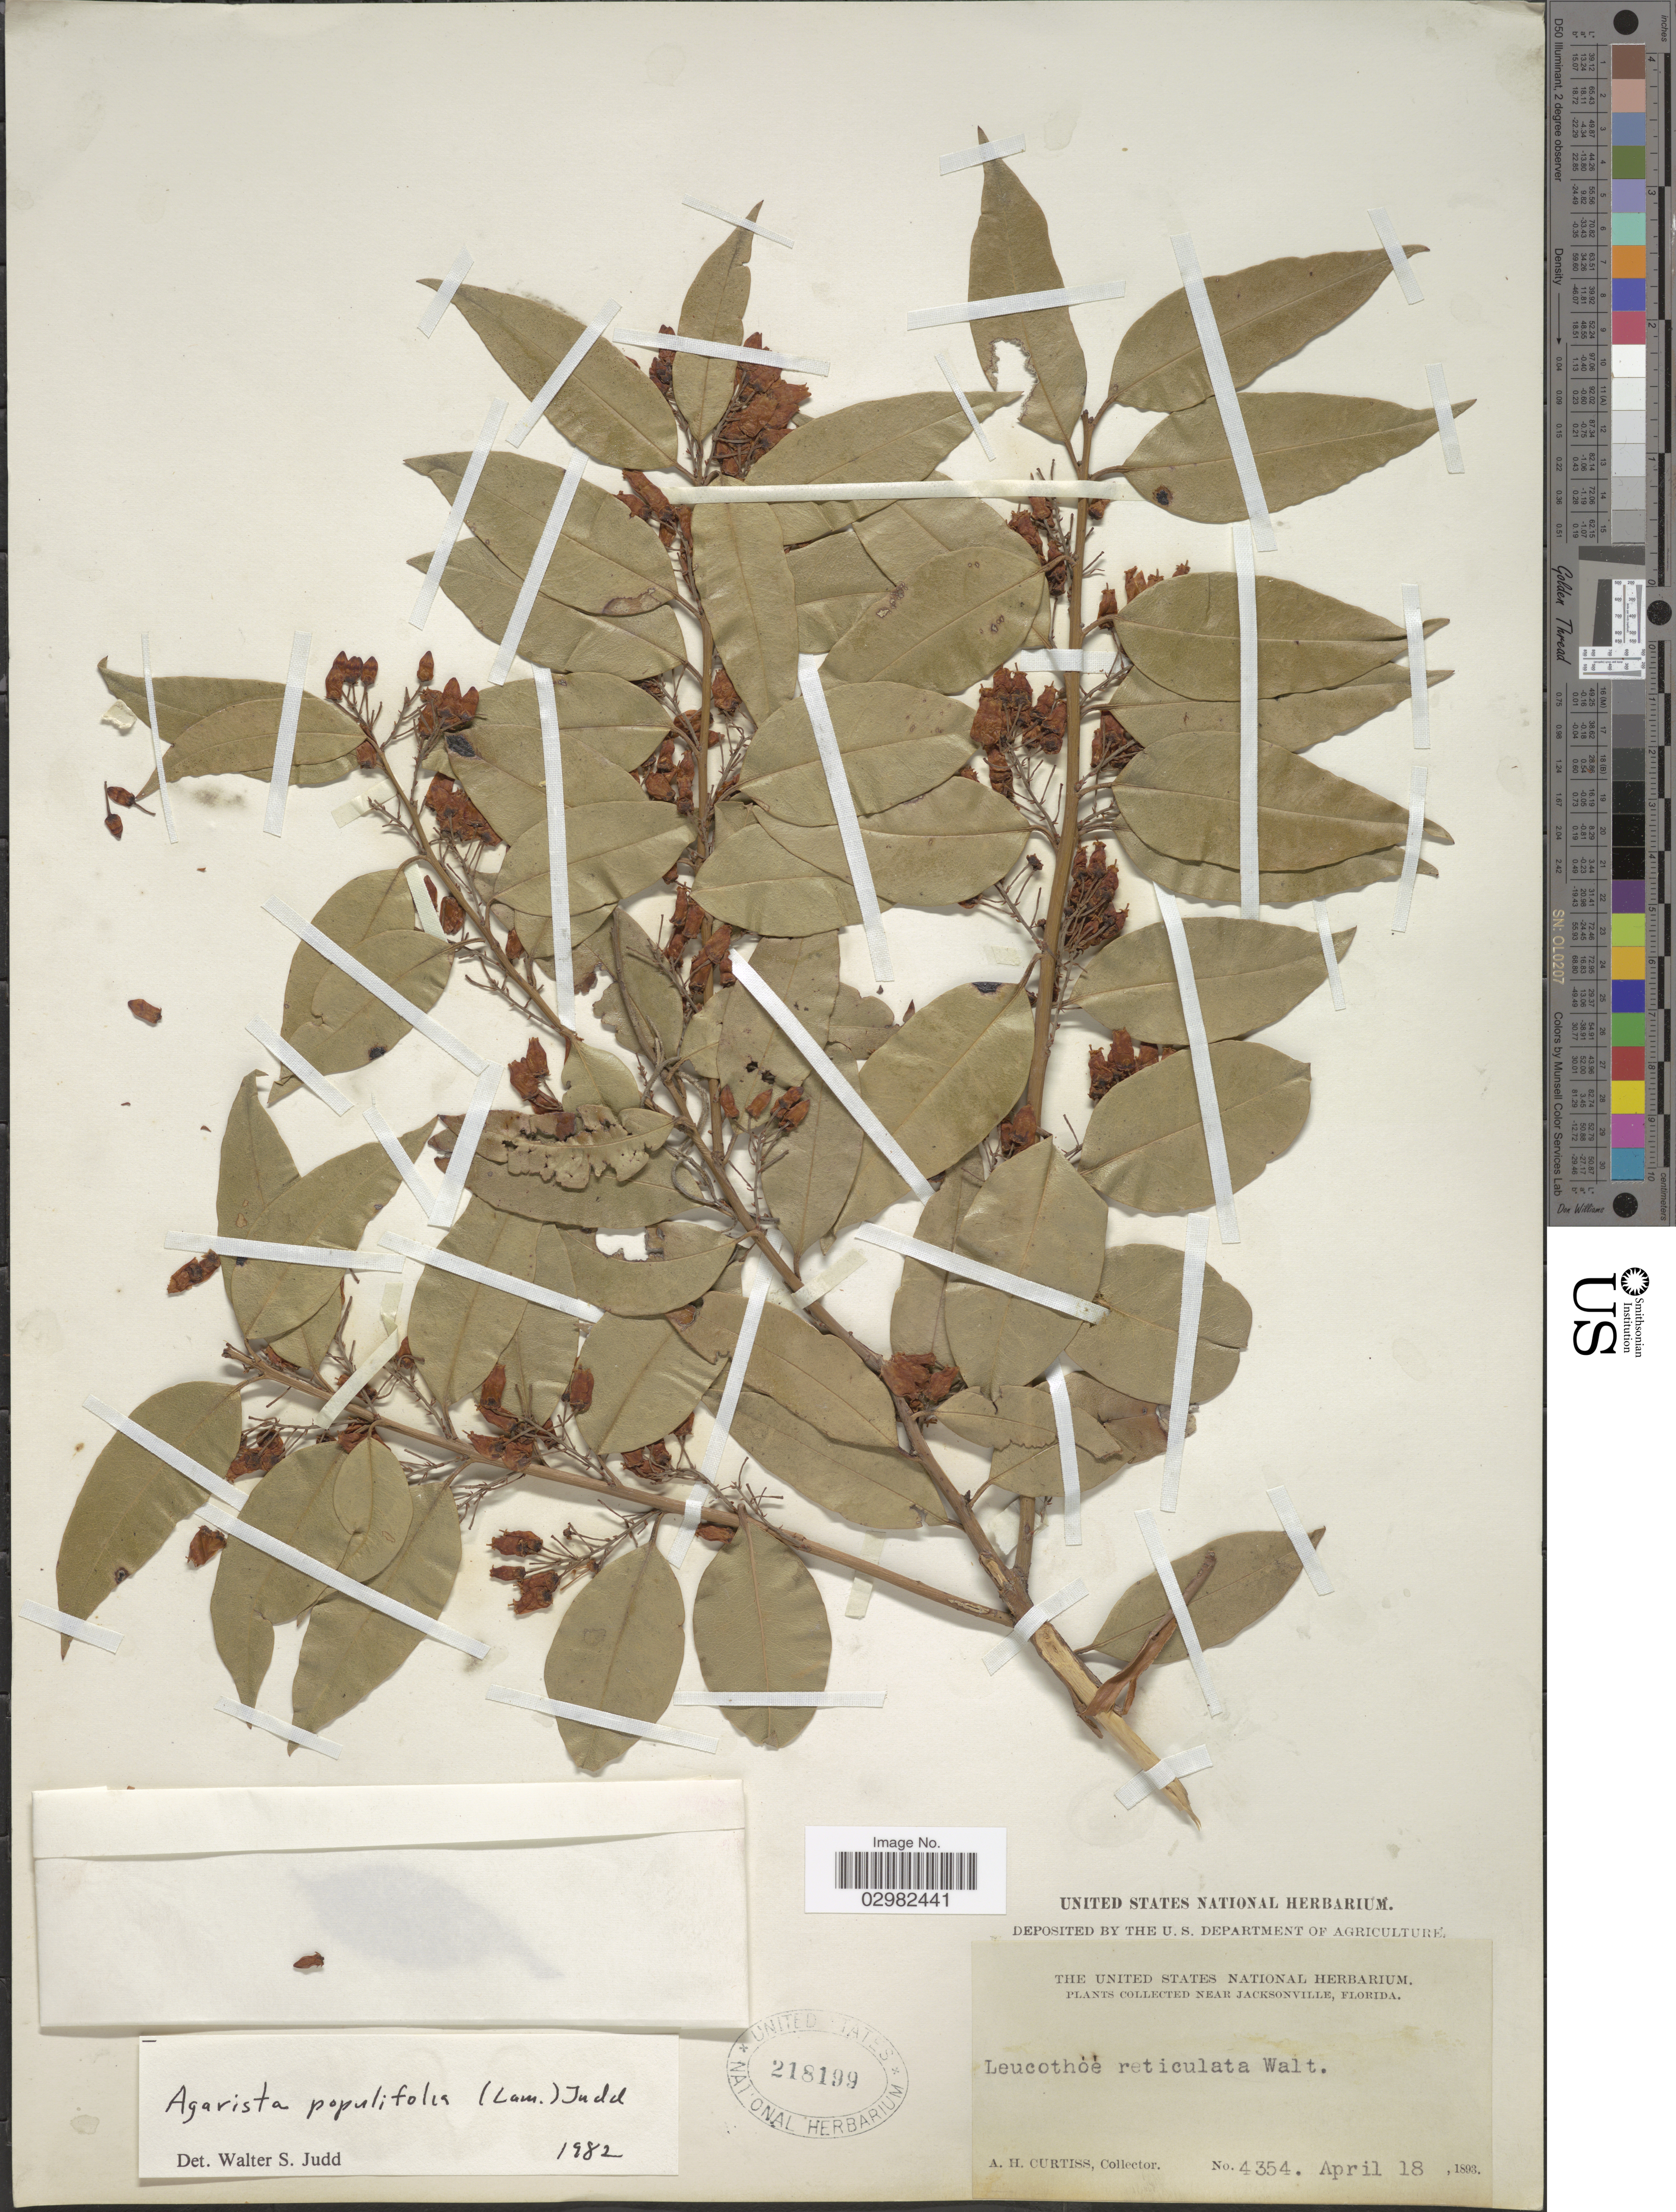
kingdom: Plantae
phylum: Tracheophyta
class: Magnoliopsida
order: Ericales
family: Ericaceae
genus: Leucothoe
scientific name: Leucothoë acuminata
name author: (Aiton) G. Don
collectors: A. H. Curtiss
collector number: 4354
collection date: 1893-04-18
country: United States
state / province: Florida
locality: Near Jacksonville.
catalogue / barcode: US 218199